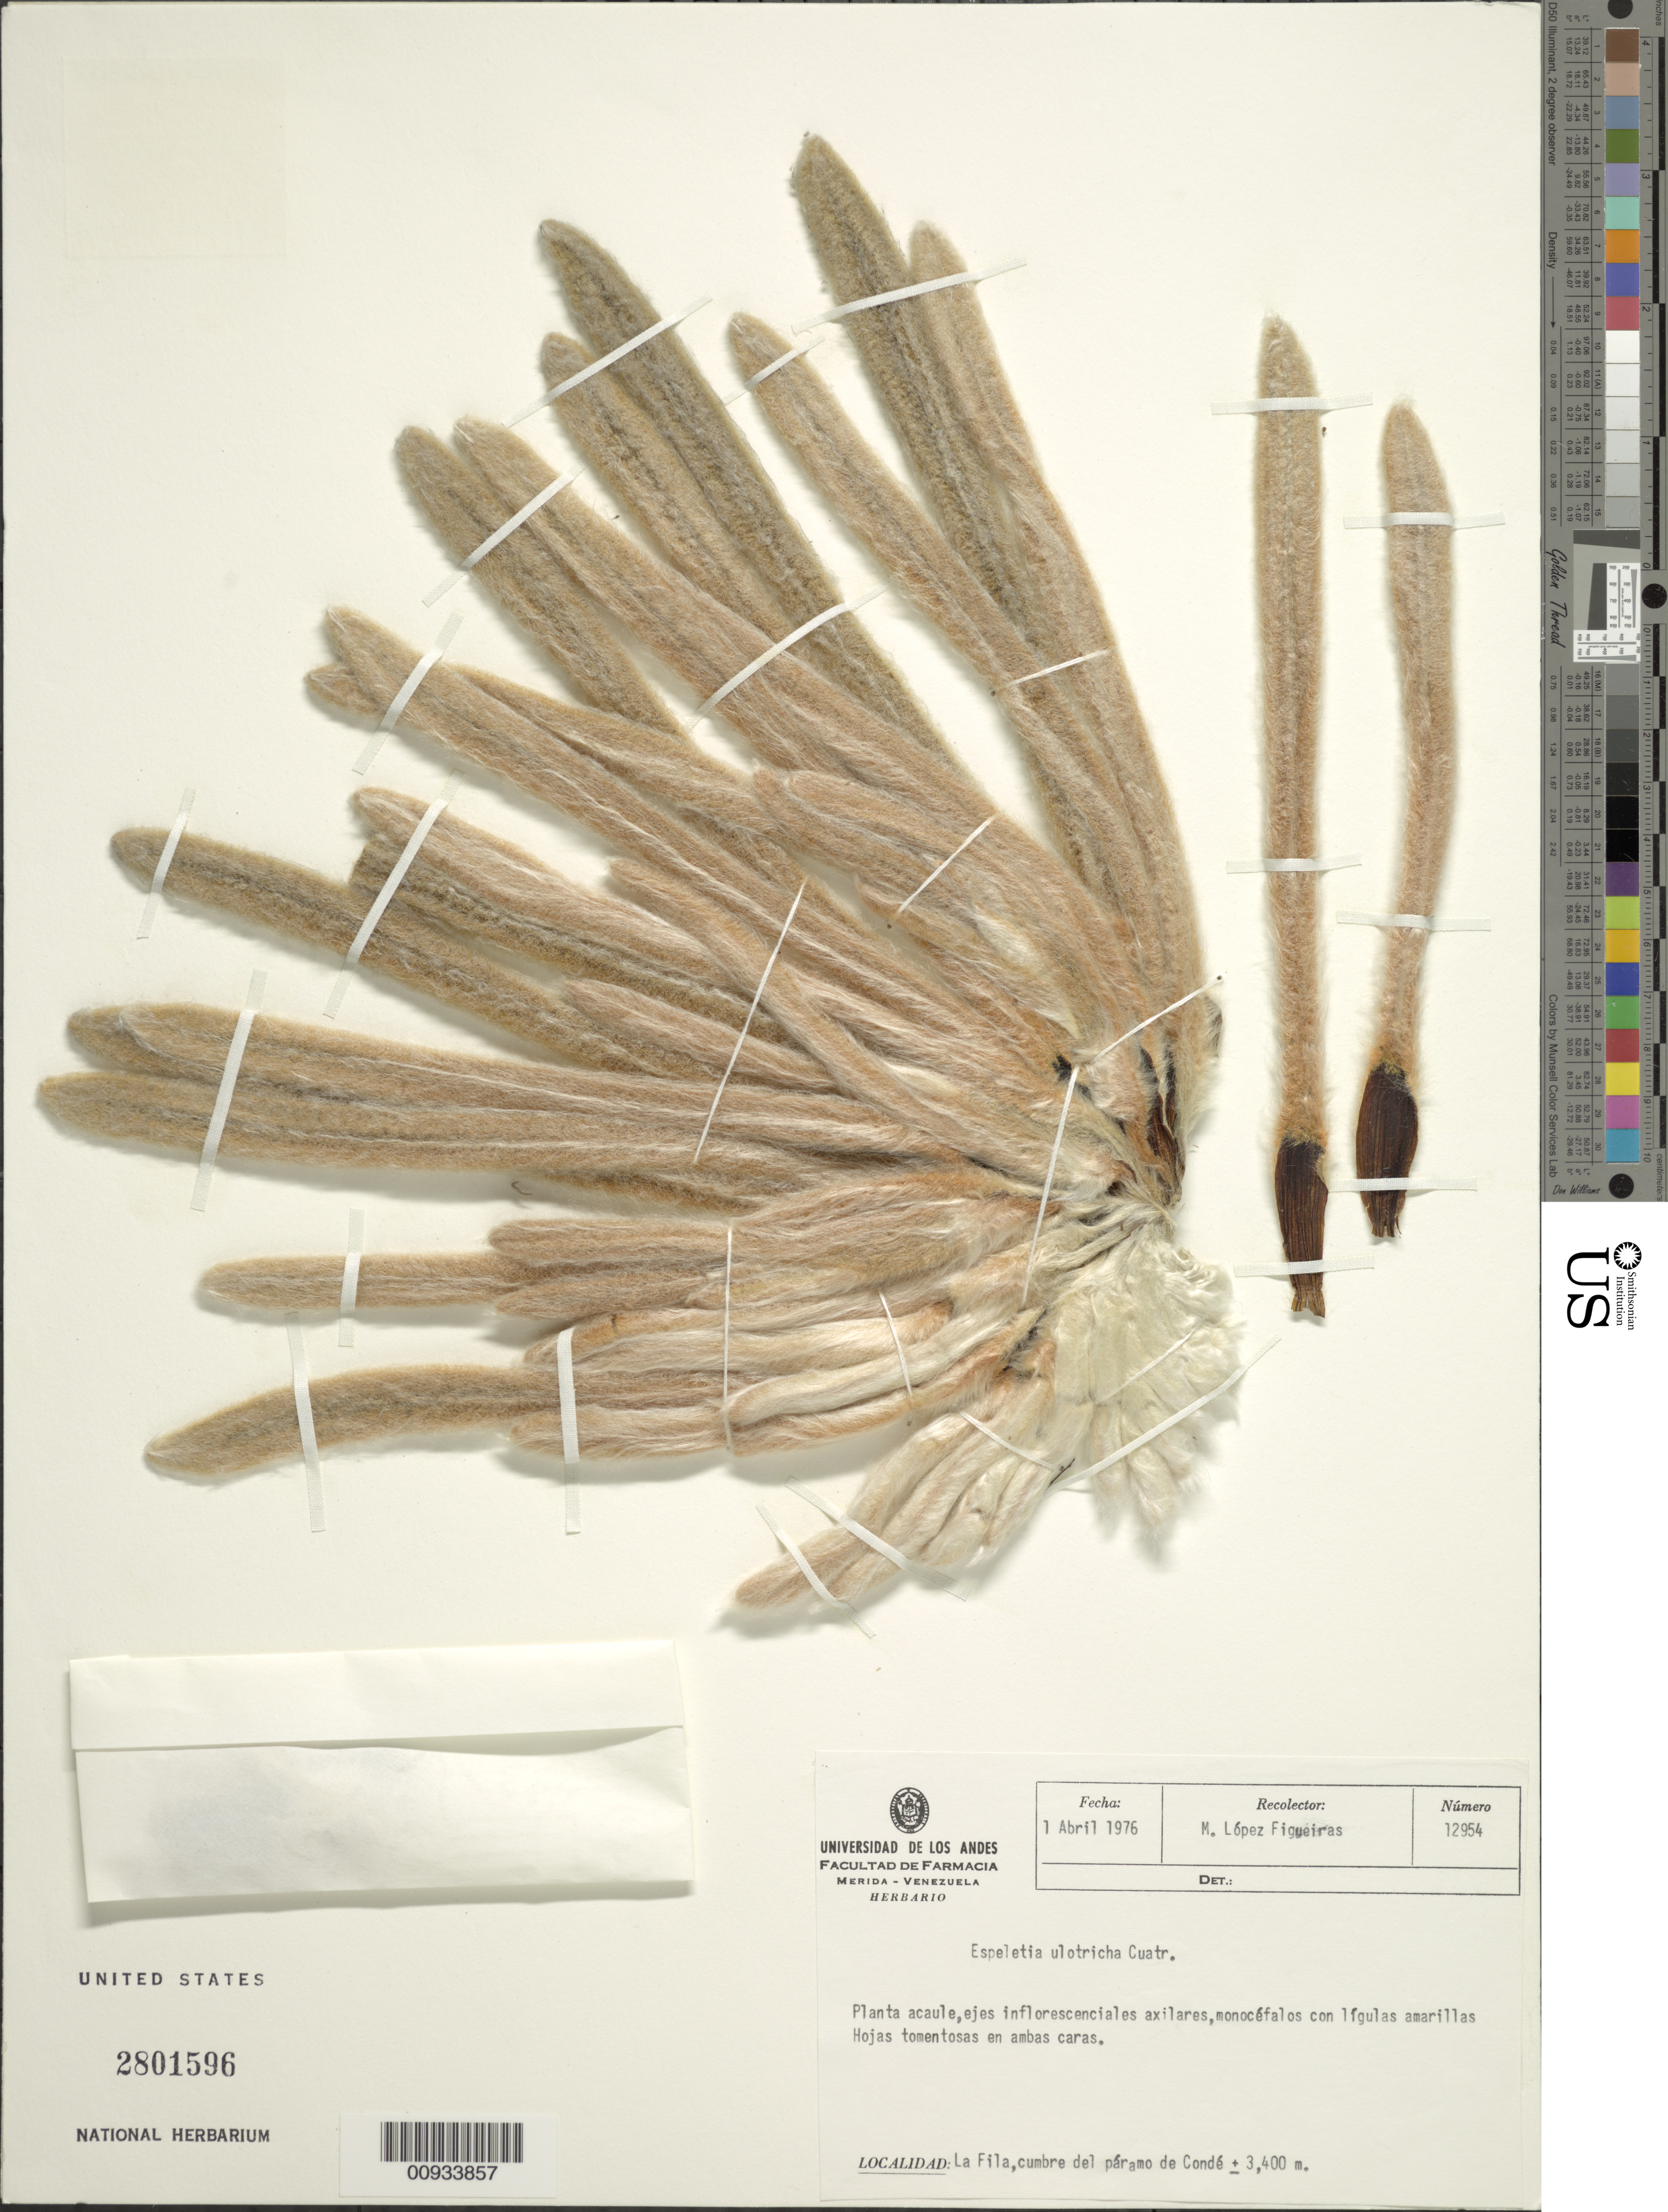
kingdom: Plantae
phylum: Tracheophyta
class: Magnoliopsida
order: Asterales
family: Asteraceae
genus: Espeletia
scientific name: Espeletia ulotricha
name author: Cuatrec.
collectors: M. López Figueiras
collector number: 12954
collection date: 1976-04-01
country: Venezuela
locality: La Fila, cumbre del paramo de Conde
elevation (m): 3400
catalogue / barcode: US 2801596